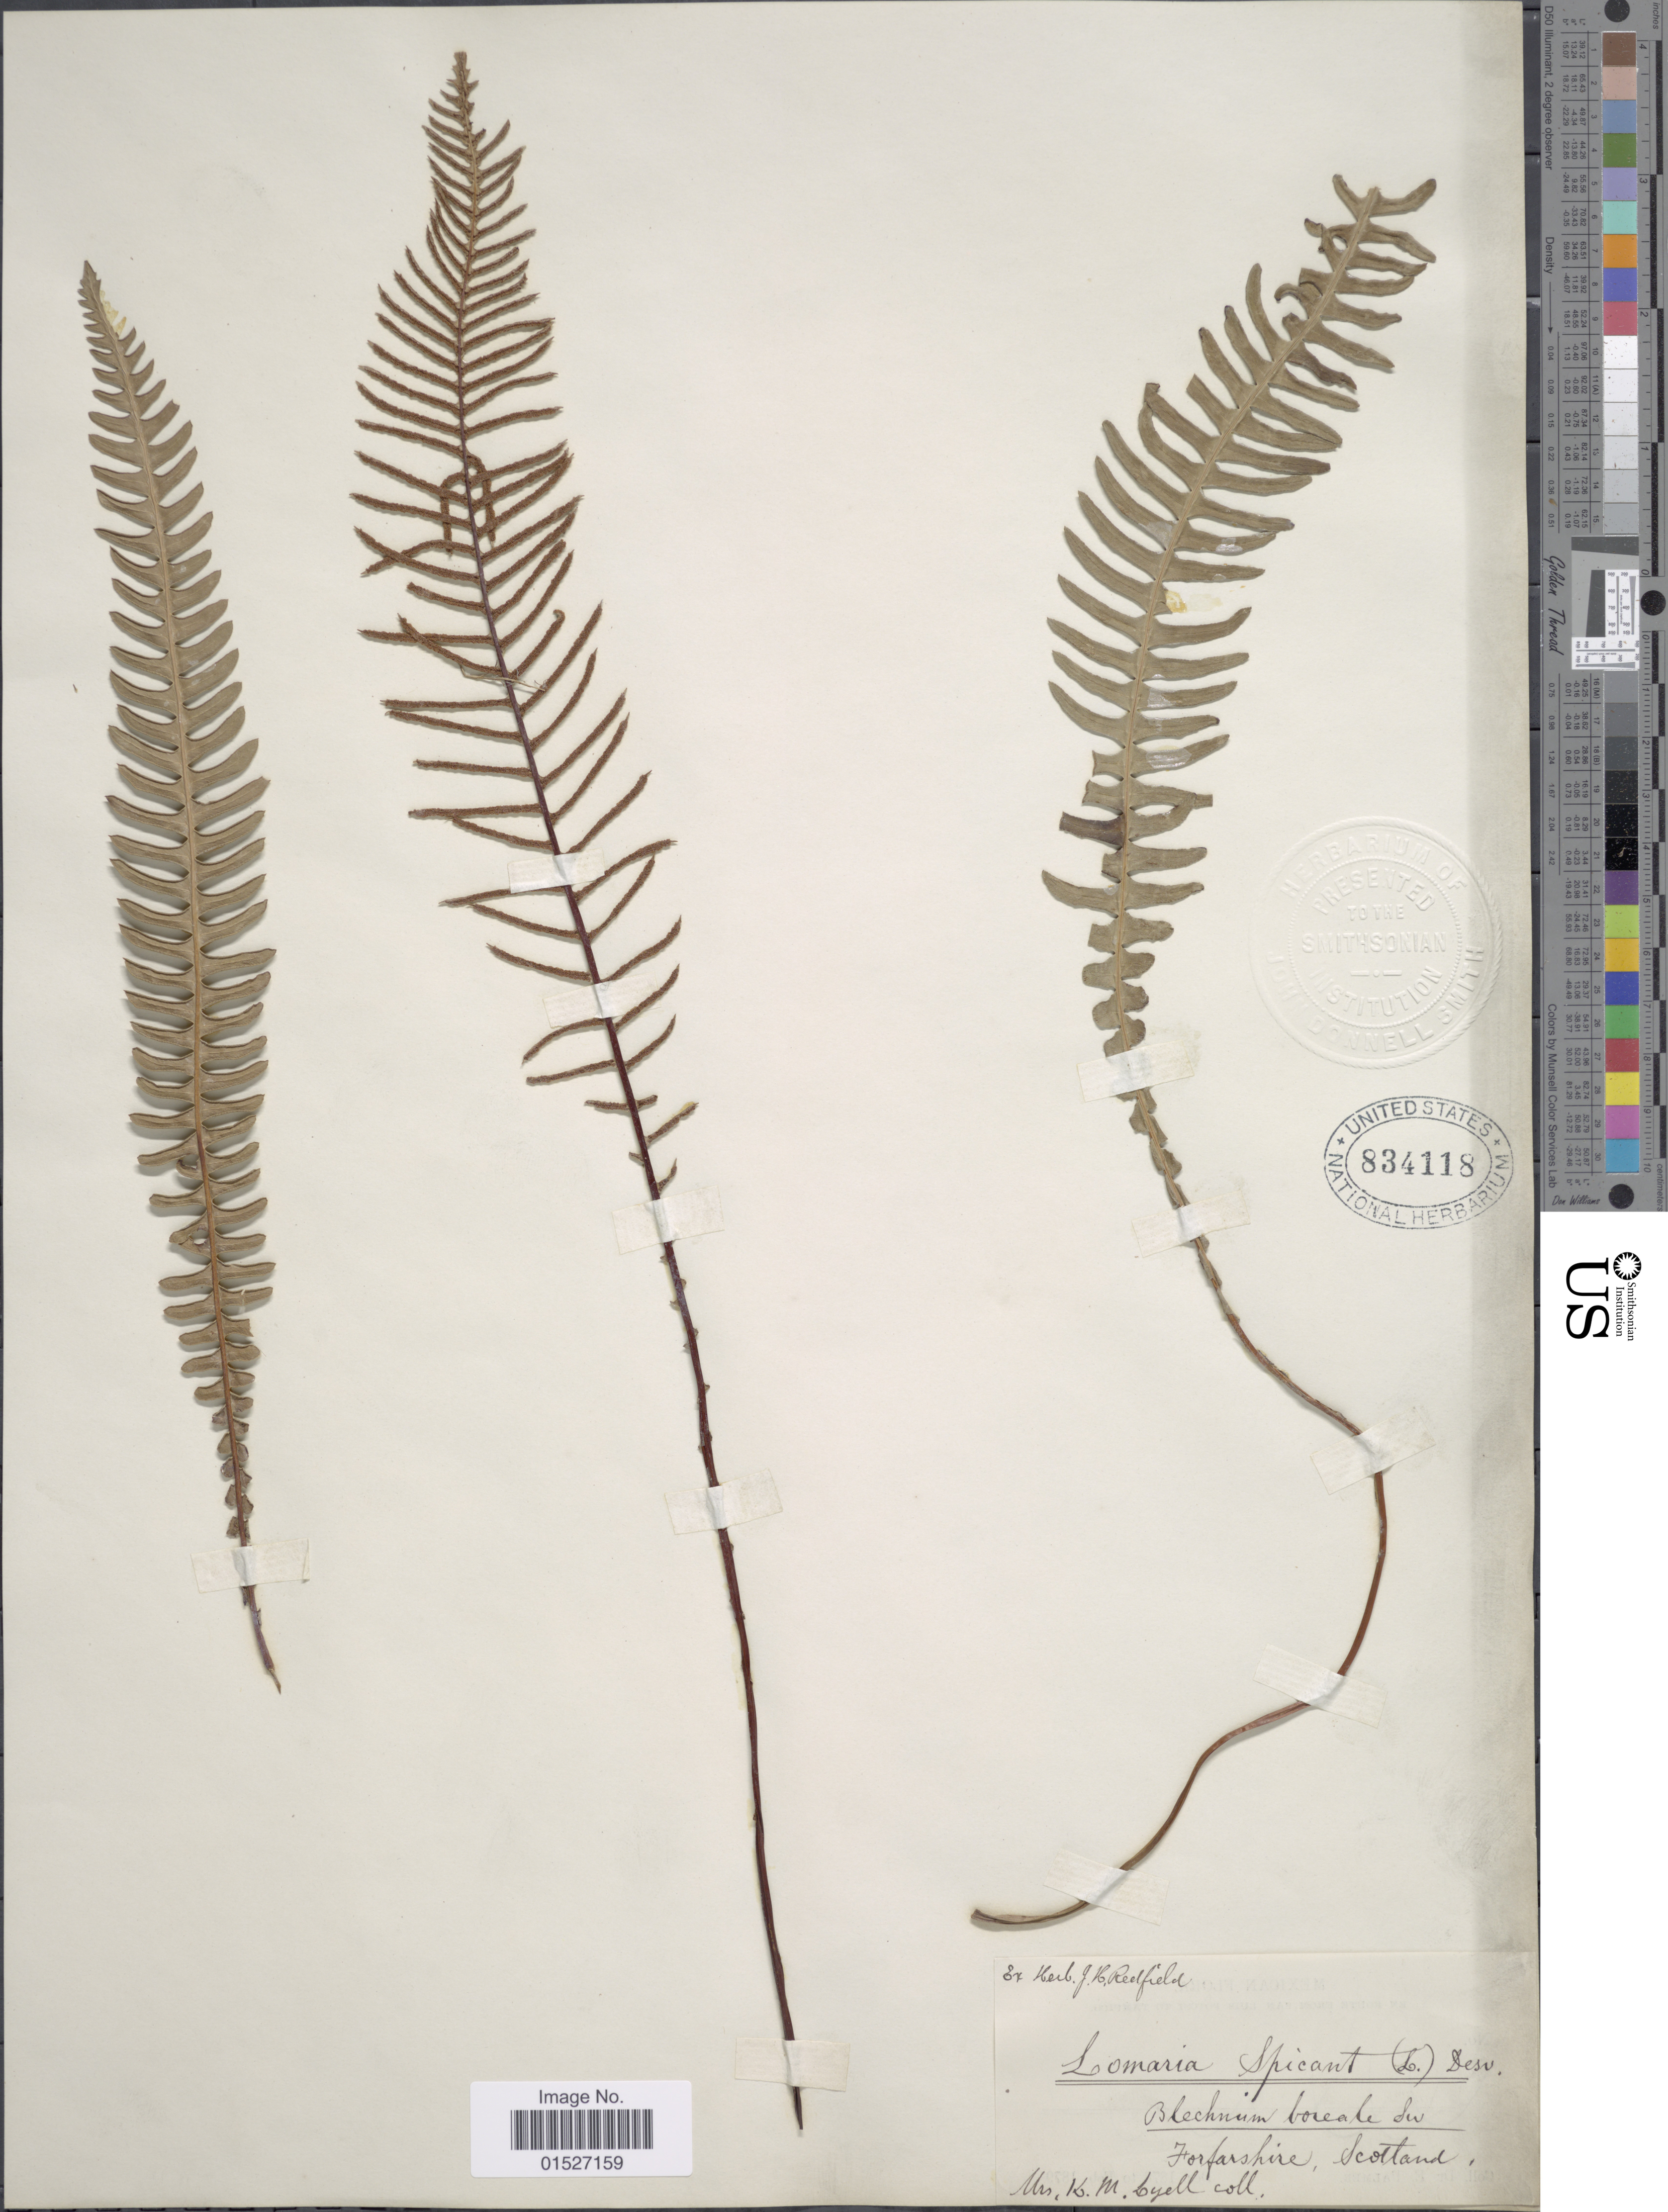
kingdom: Plantae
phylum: Tracheophyta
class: Polypodiopsida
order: Polypodiales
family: Blechnaceae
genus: Blechnum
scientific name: Blechnum spicant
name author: (L.) Sm.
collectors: K. M. Lyell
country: United Kingdom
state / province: Scotland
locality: Forfarshire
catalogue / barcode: US 834118